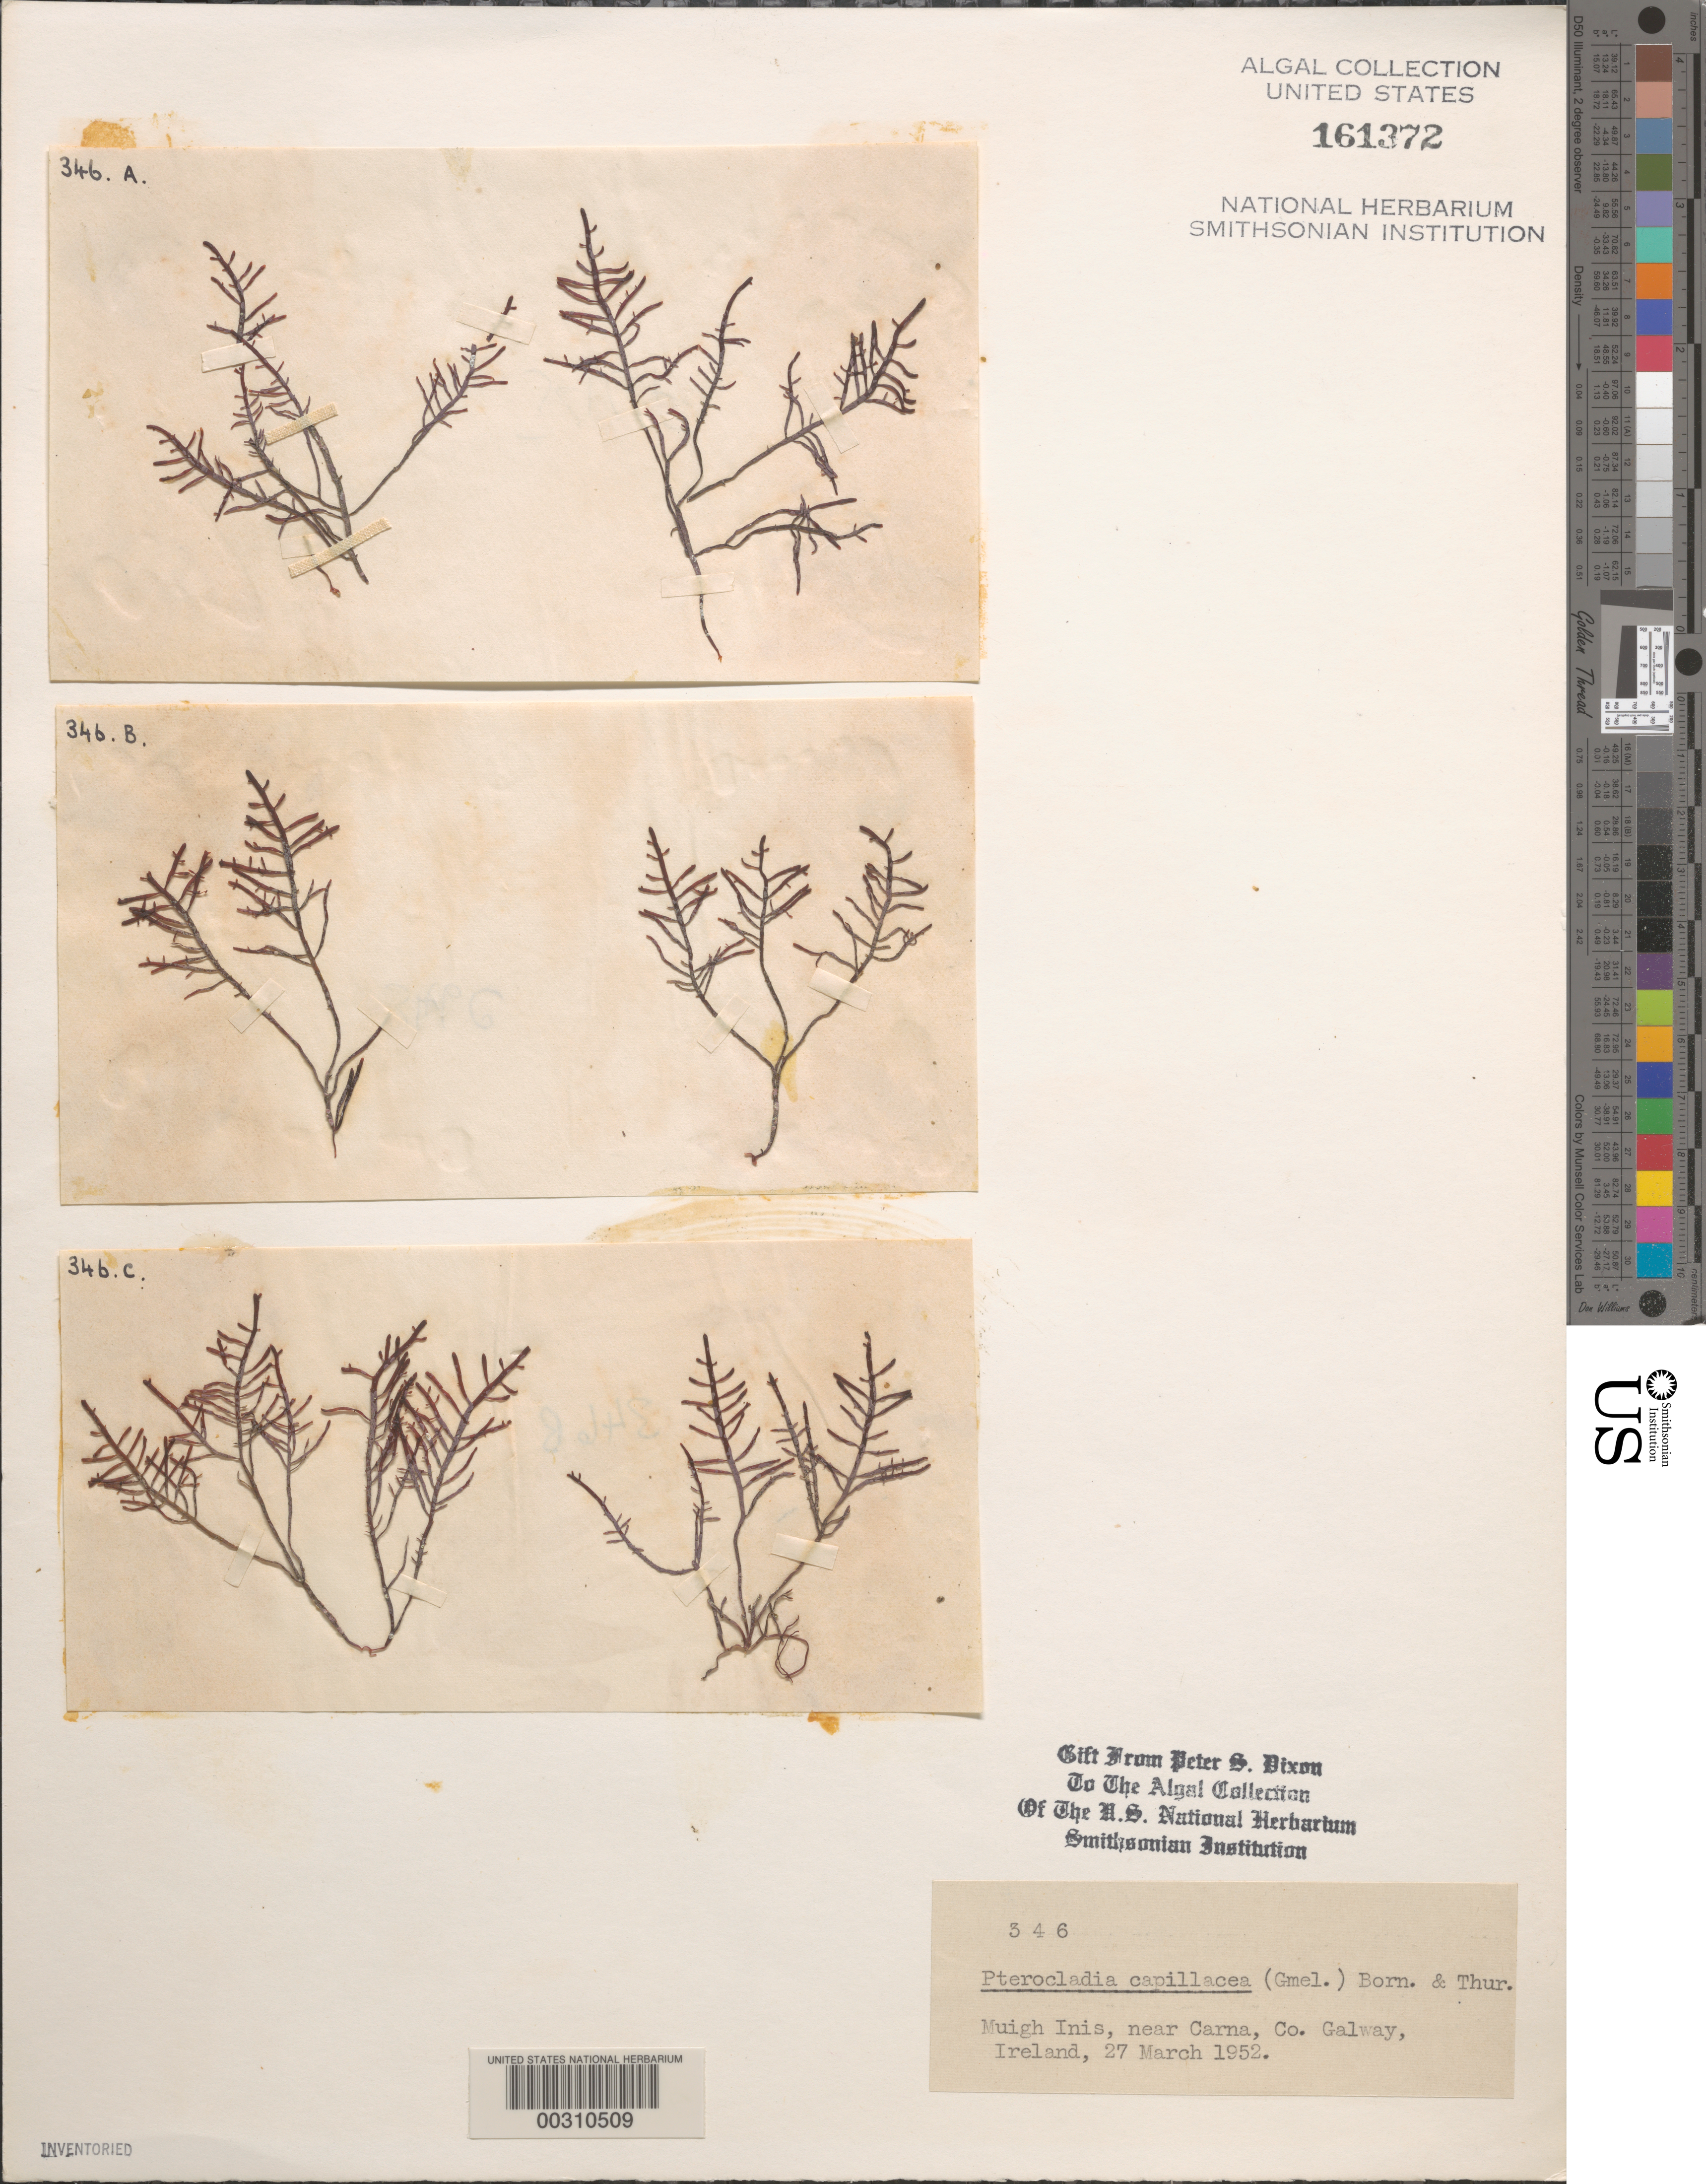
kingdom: Plantae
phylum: Rhodophyta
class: Florideophyceae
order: Gelidiales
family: Pterocladiaceae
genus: Pterocladiella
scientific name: Pterocladiella capillacea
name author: (S.G. Gmel.) Santelices & Hommers.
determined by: Algae name updating Project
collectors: P. S. Dixon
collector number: PSD 346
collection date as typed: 27 Mar 1952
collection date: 1952-03-27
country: Ireland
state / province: Connaught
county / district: Galway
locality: Muigh Inis, near Carna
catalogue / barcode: US 161372